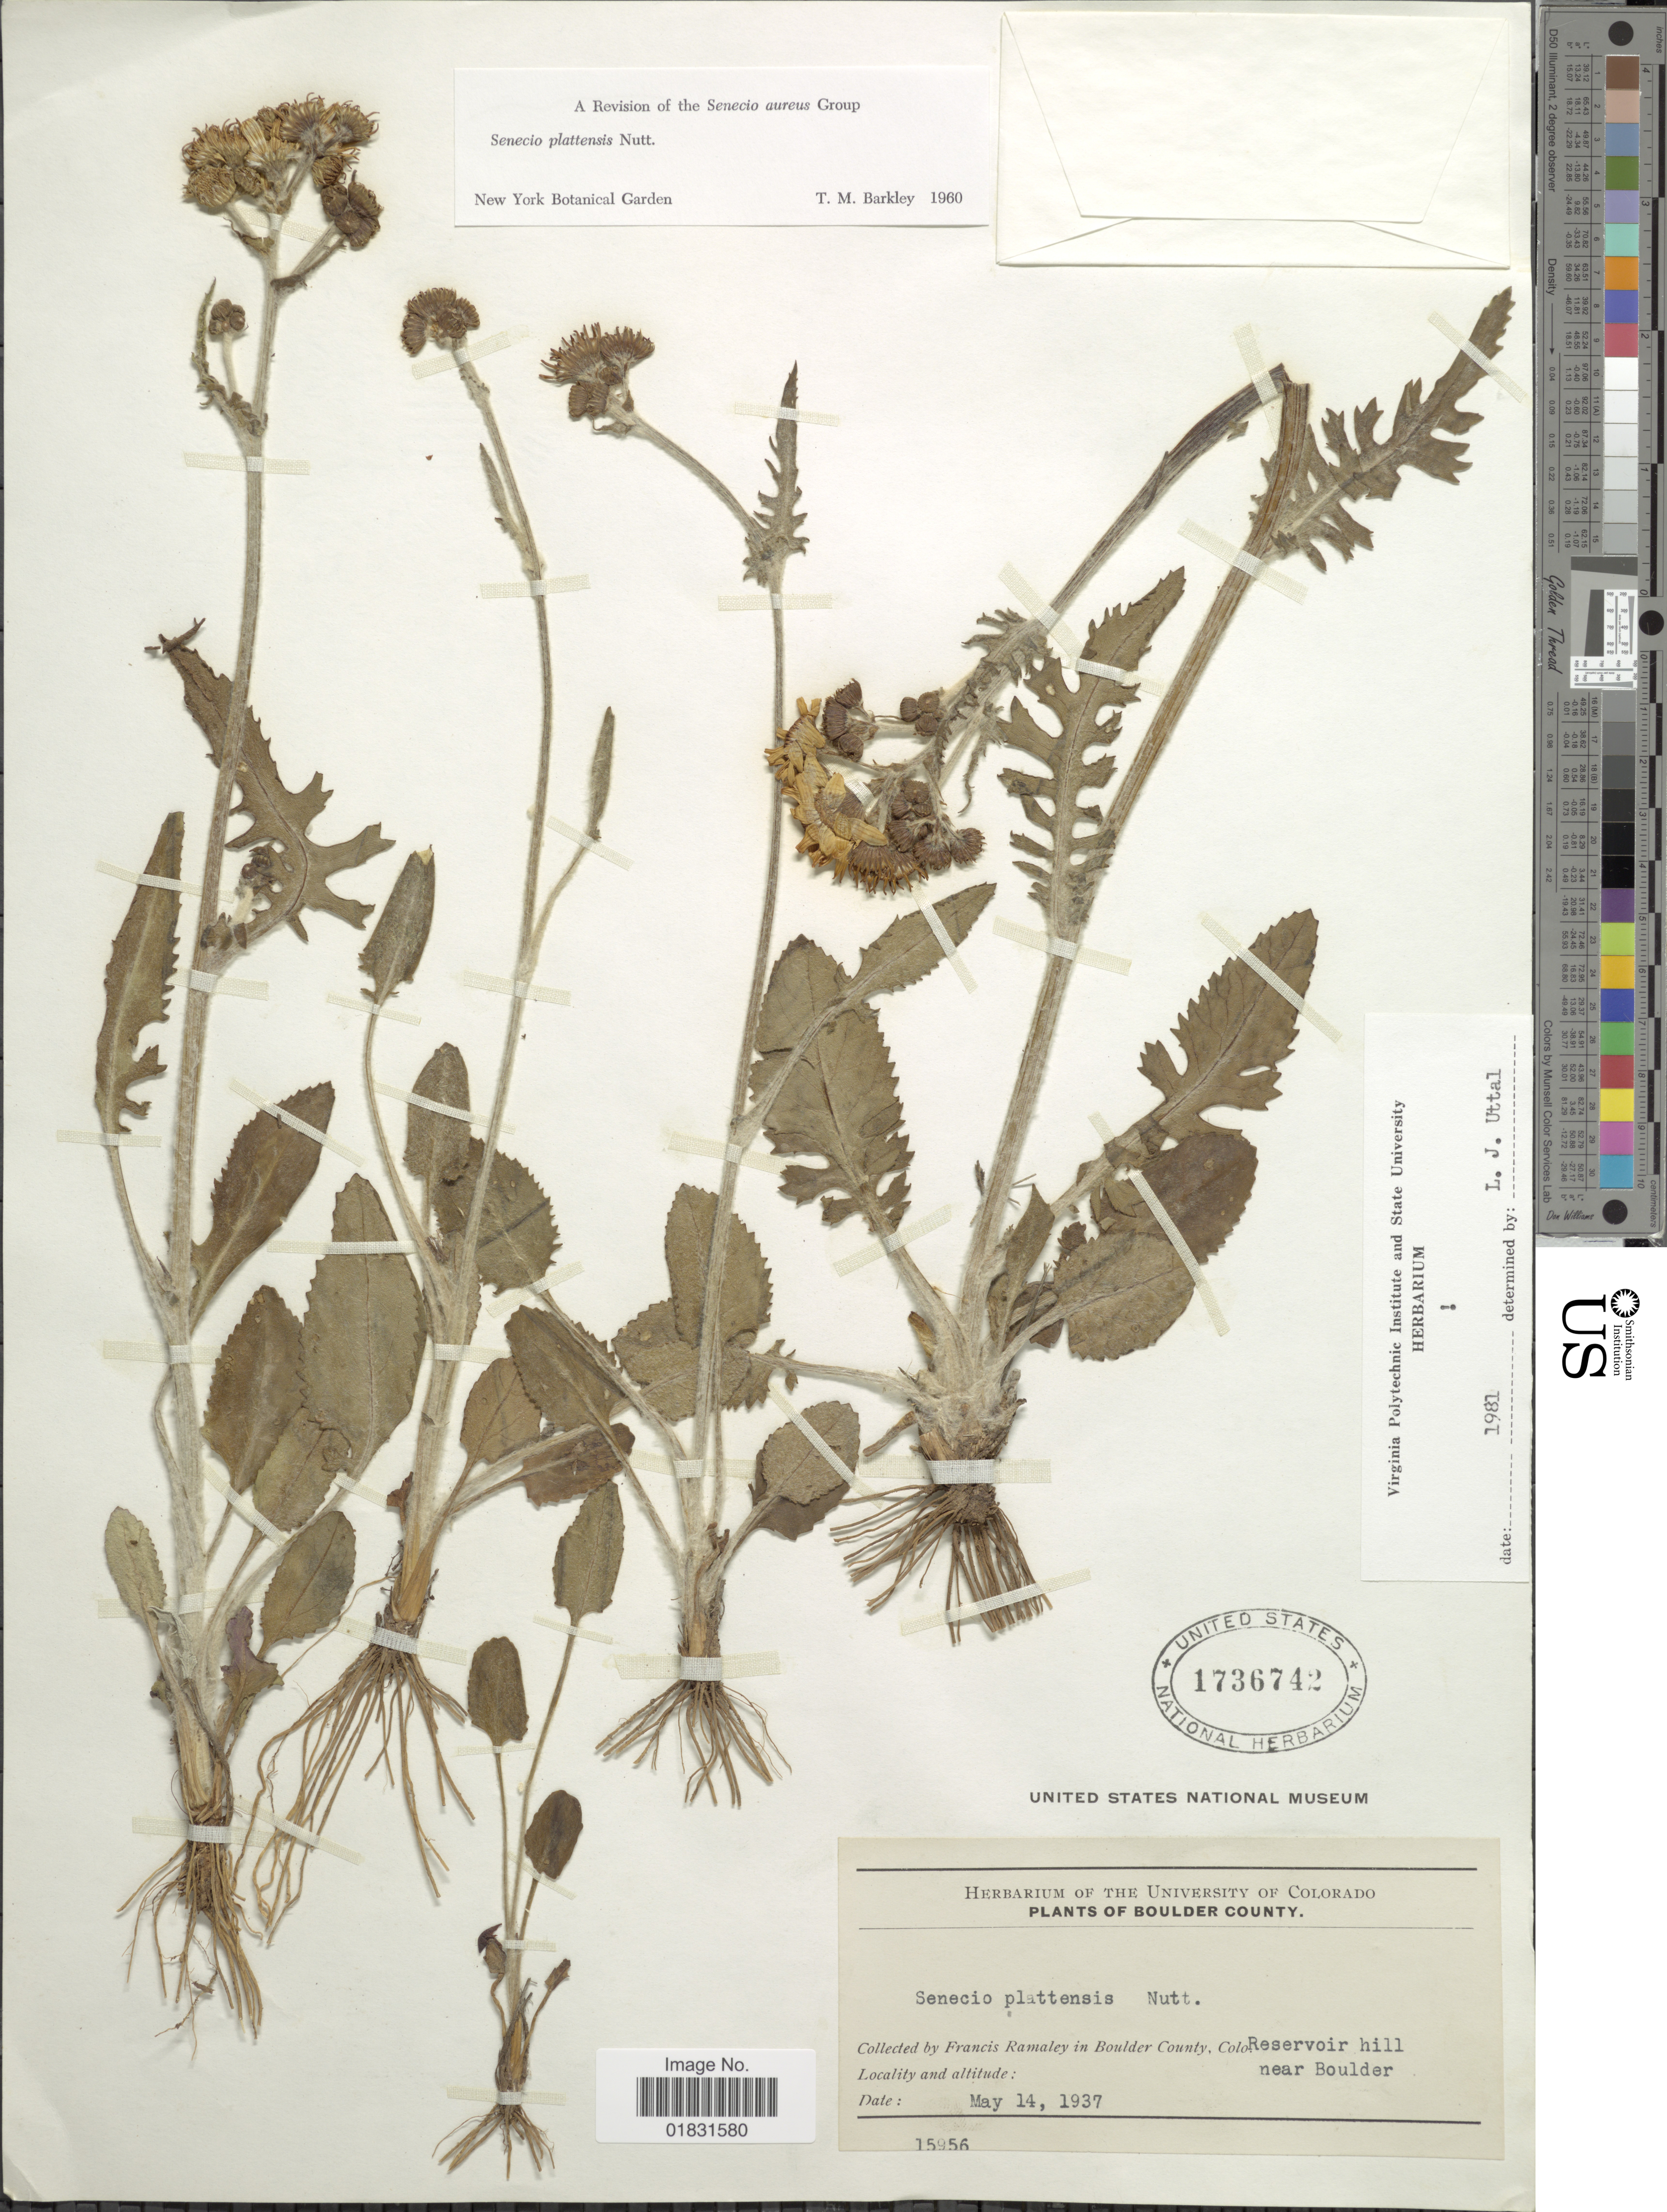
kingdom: Plantae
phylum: Tracheophyta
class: Magnoliopsida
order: Asterales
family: Asteraceae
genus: Packera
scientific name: Packera plattensis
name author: W.A. Weber & Á. Löve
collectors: F. Ramaley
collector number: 15956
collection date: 1937-05-14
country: United States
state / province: Colorado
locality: Boulder County, Reservoir hill near Boulder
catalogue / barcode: US 1736742